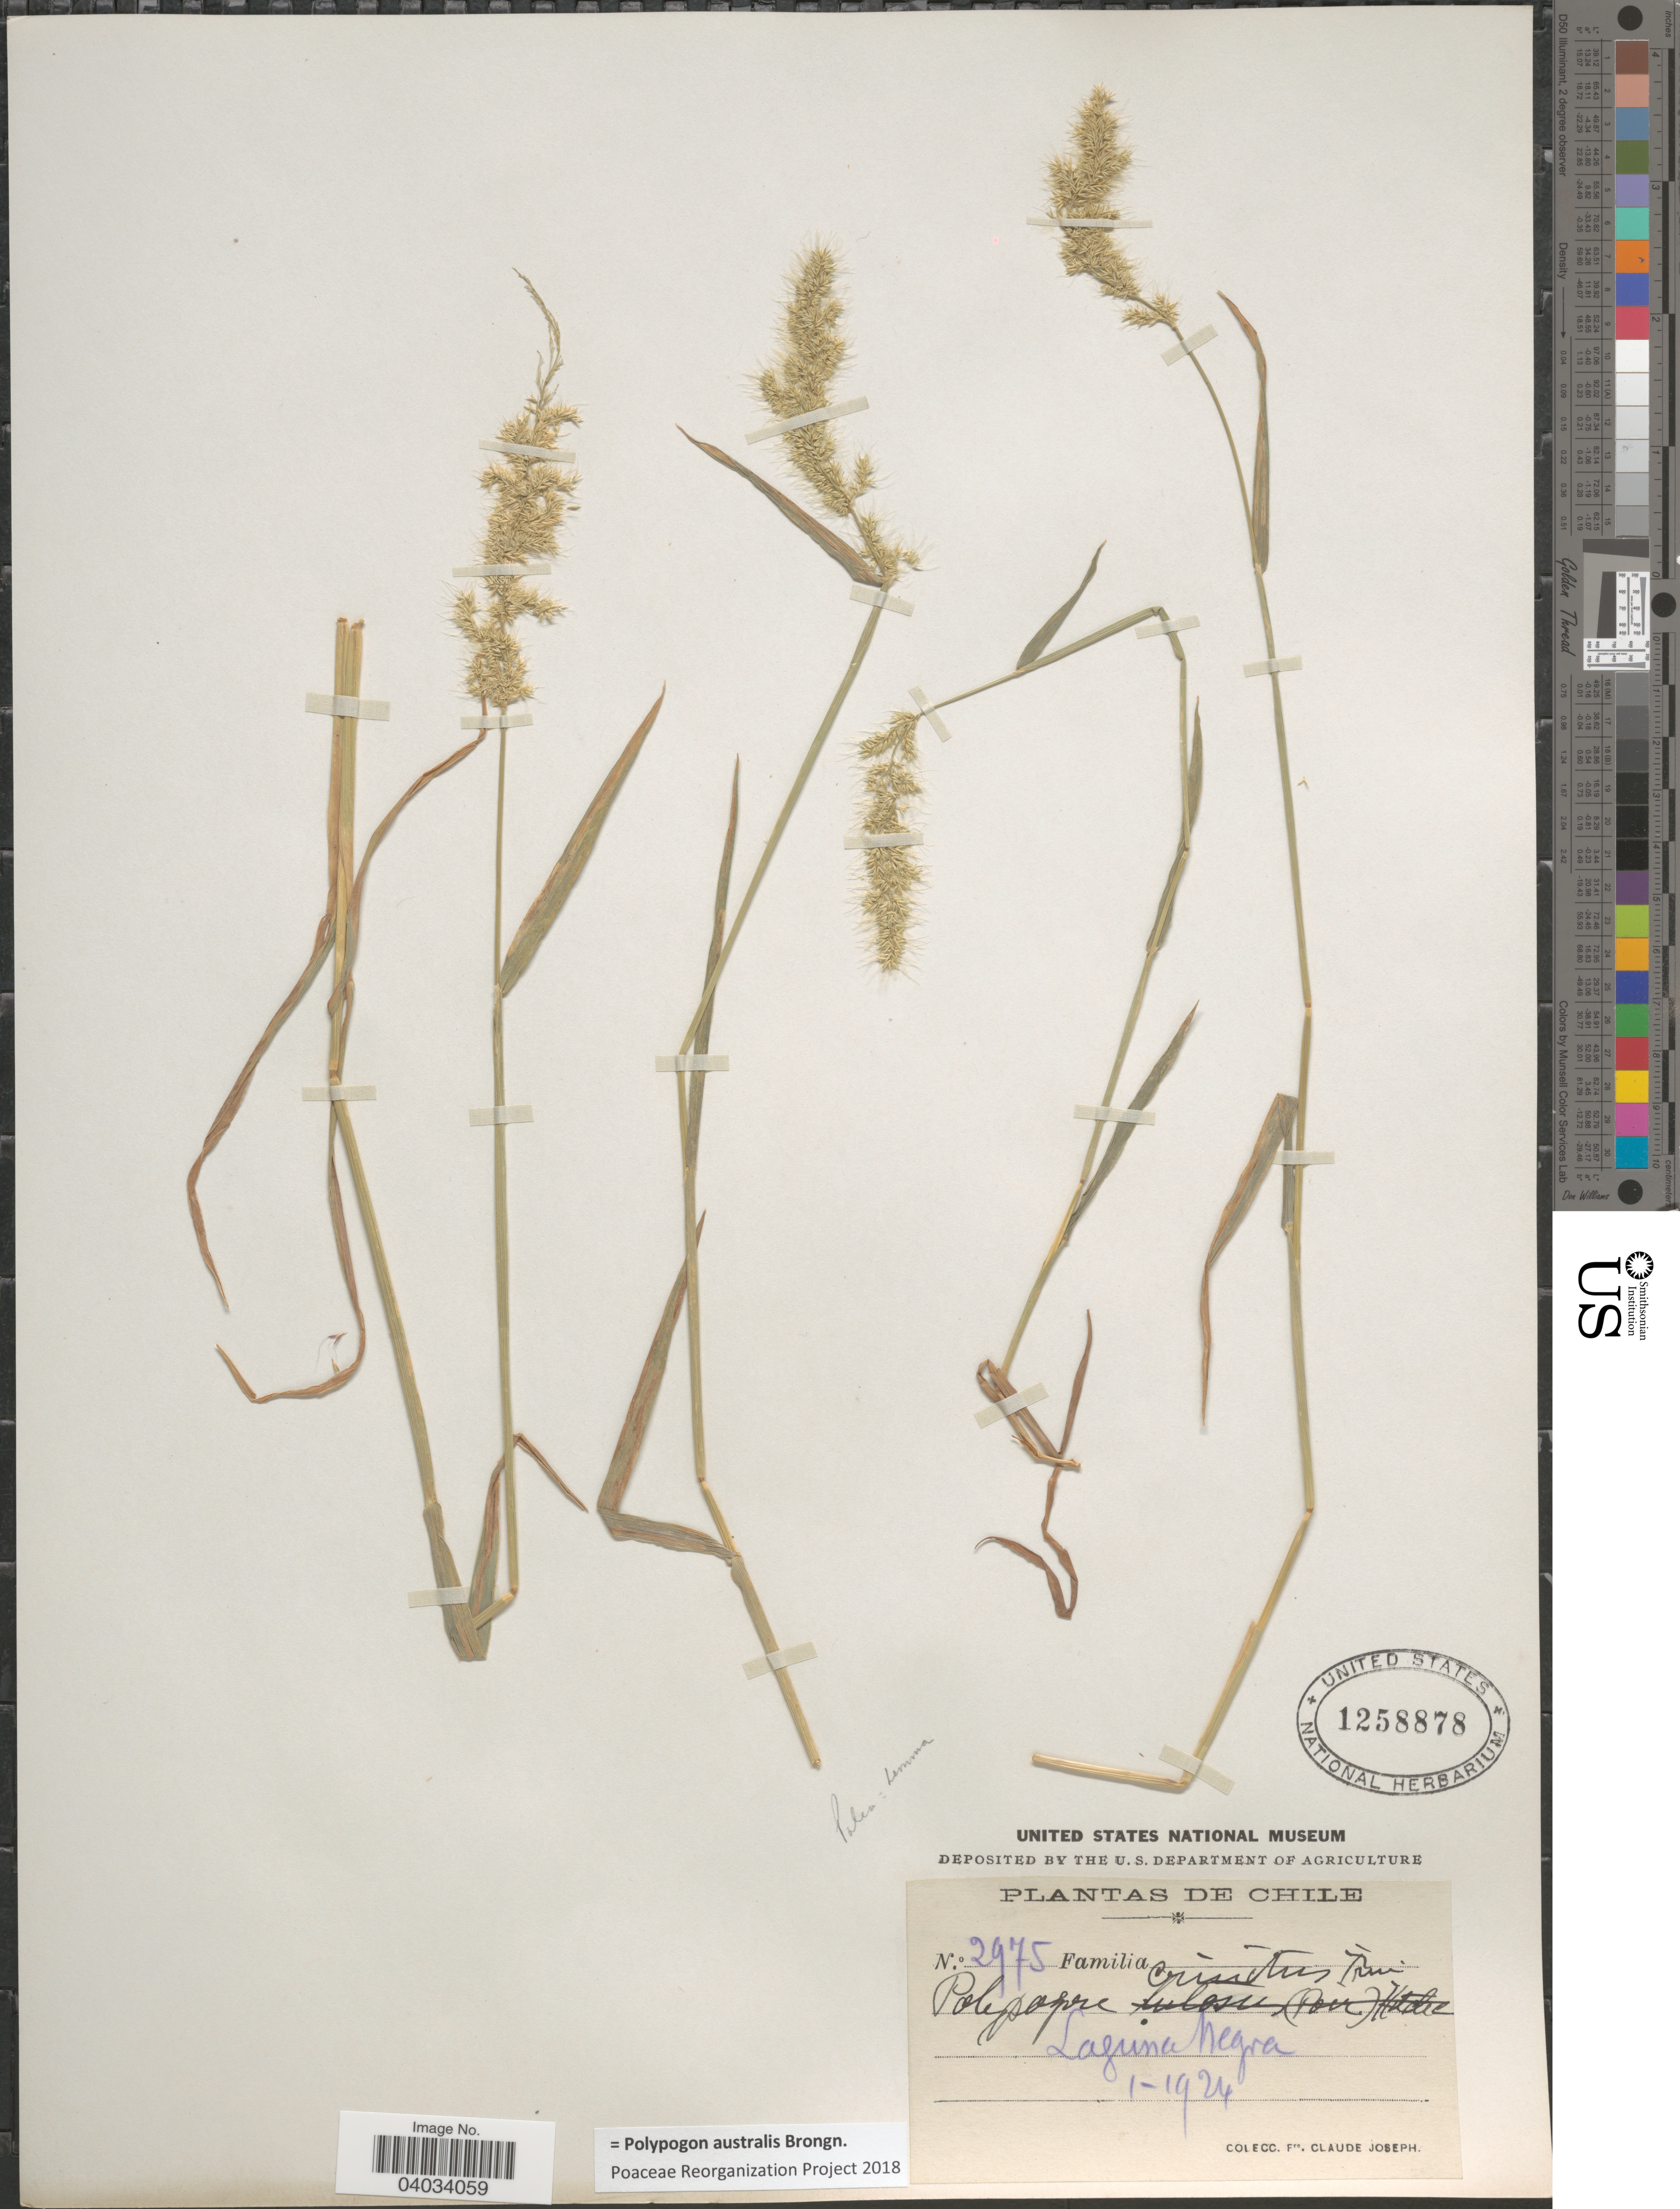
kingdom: Plantae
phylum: Tracheophyta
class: Liliopsida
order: Poales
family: Poaceae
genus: Polypogon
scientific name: Polypogon australis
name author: Brongn.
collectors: Bro. Claude-Joseph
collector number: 2975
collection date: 1924-01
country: Chile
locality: Laguna Negra.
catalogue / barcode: US 1258878